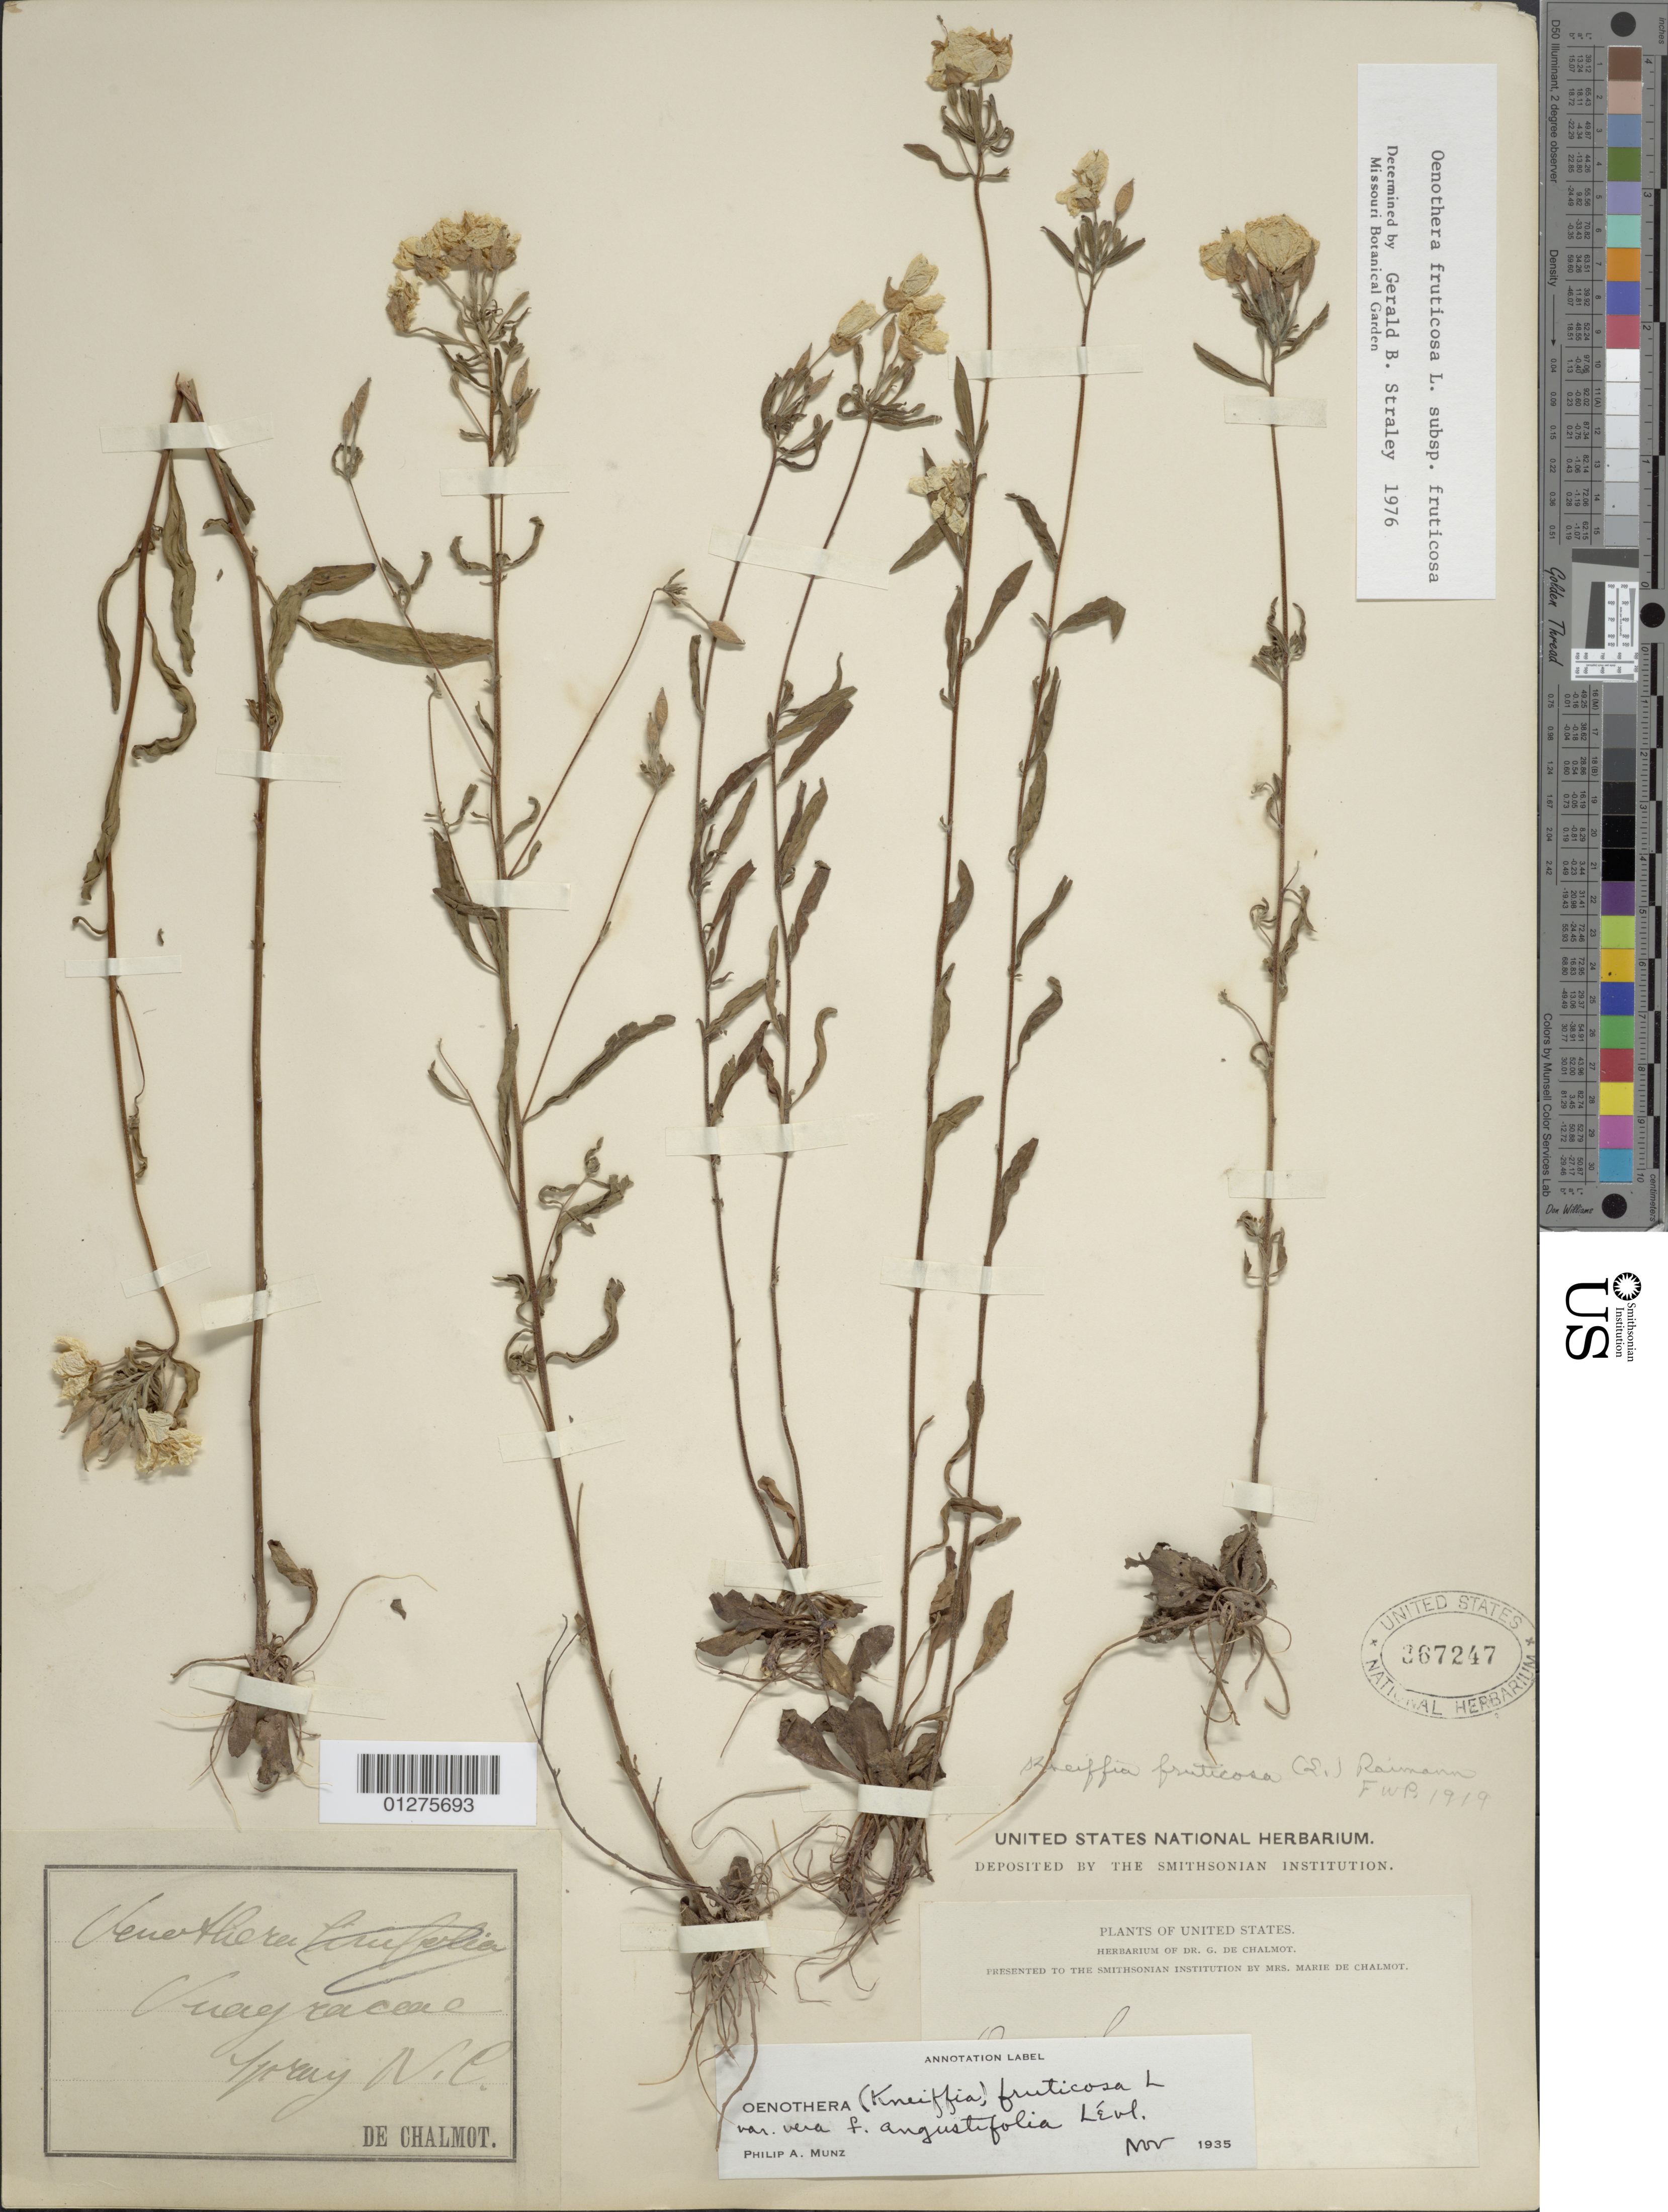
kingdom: Plantae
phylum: Tracheophyta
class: Magnoliopsida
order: Myrtales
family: Onagraceae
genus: Oenothera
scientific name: Oenothera fruticosa subsp. fruticosa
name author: L.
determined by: Straley, G. B.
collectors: G. de Chalmot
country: United States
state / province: North Carolina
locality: Spray.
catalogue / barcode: US 367247